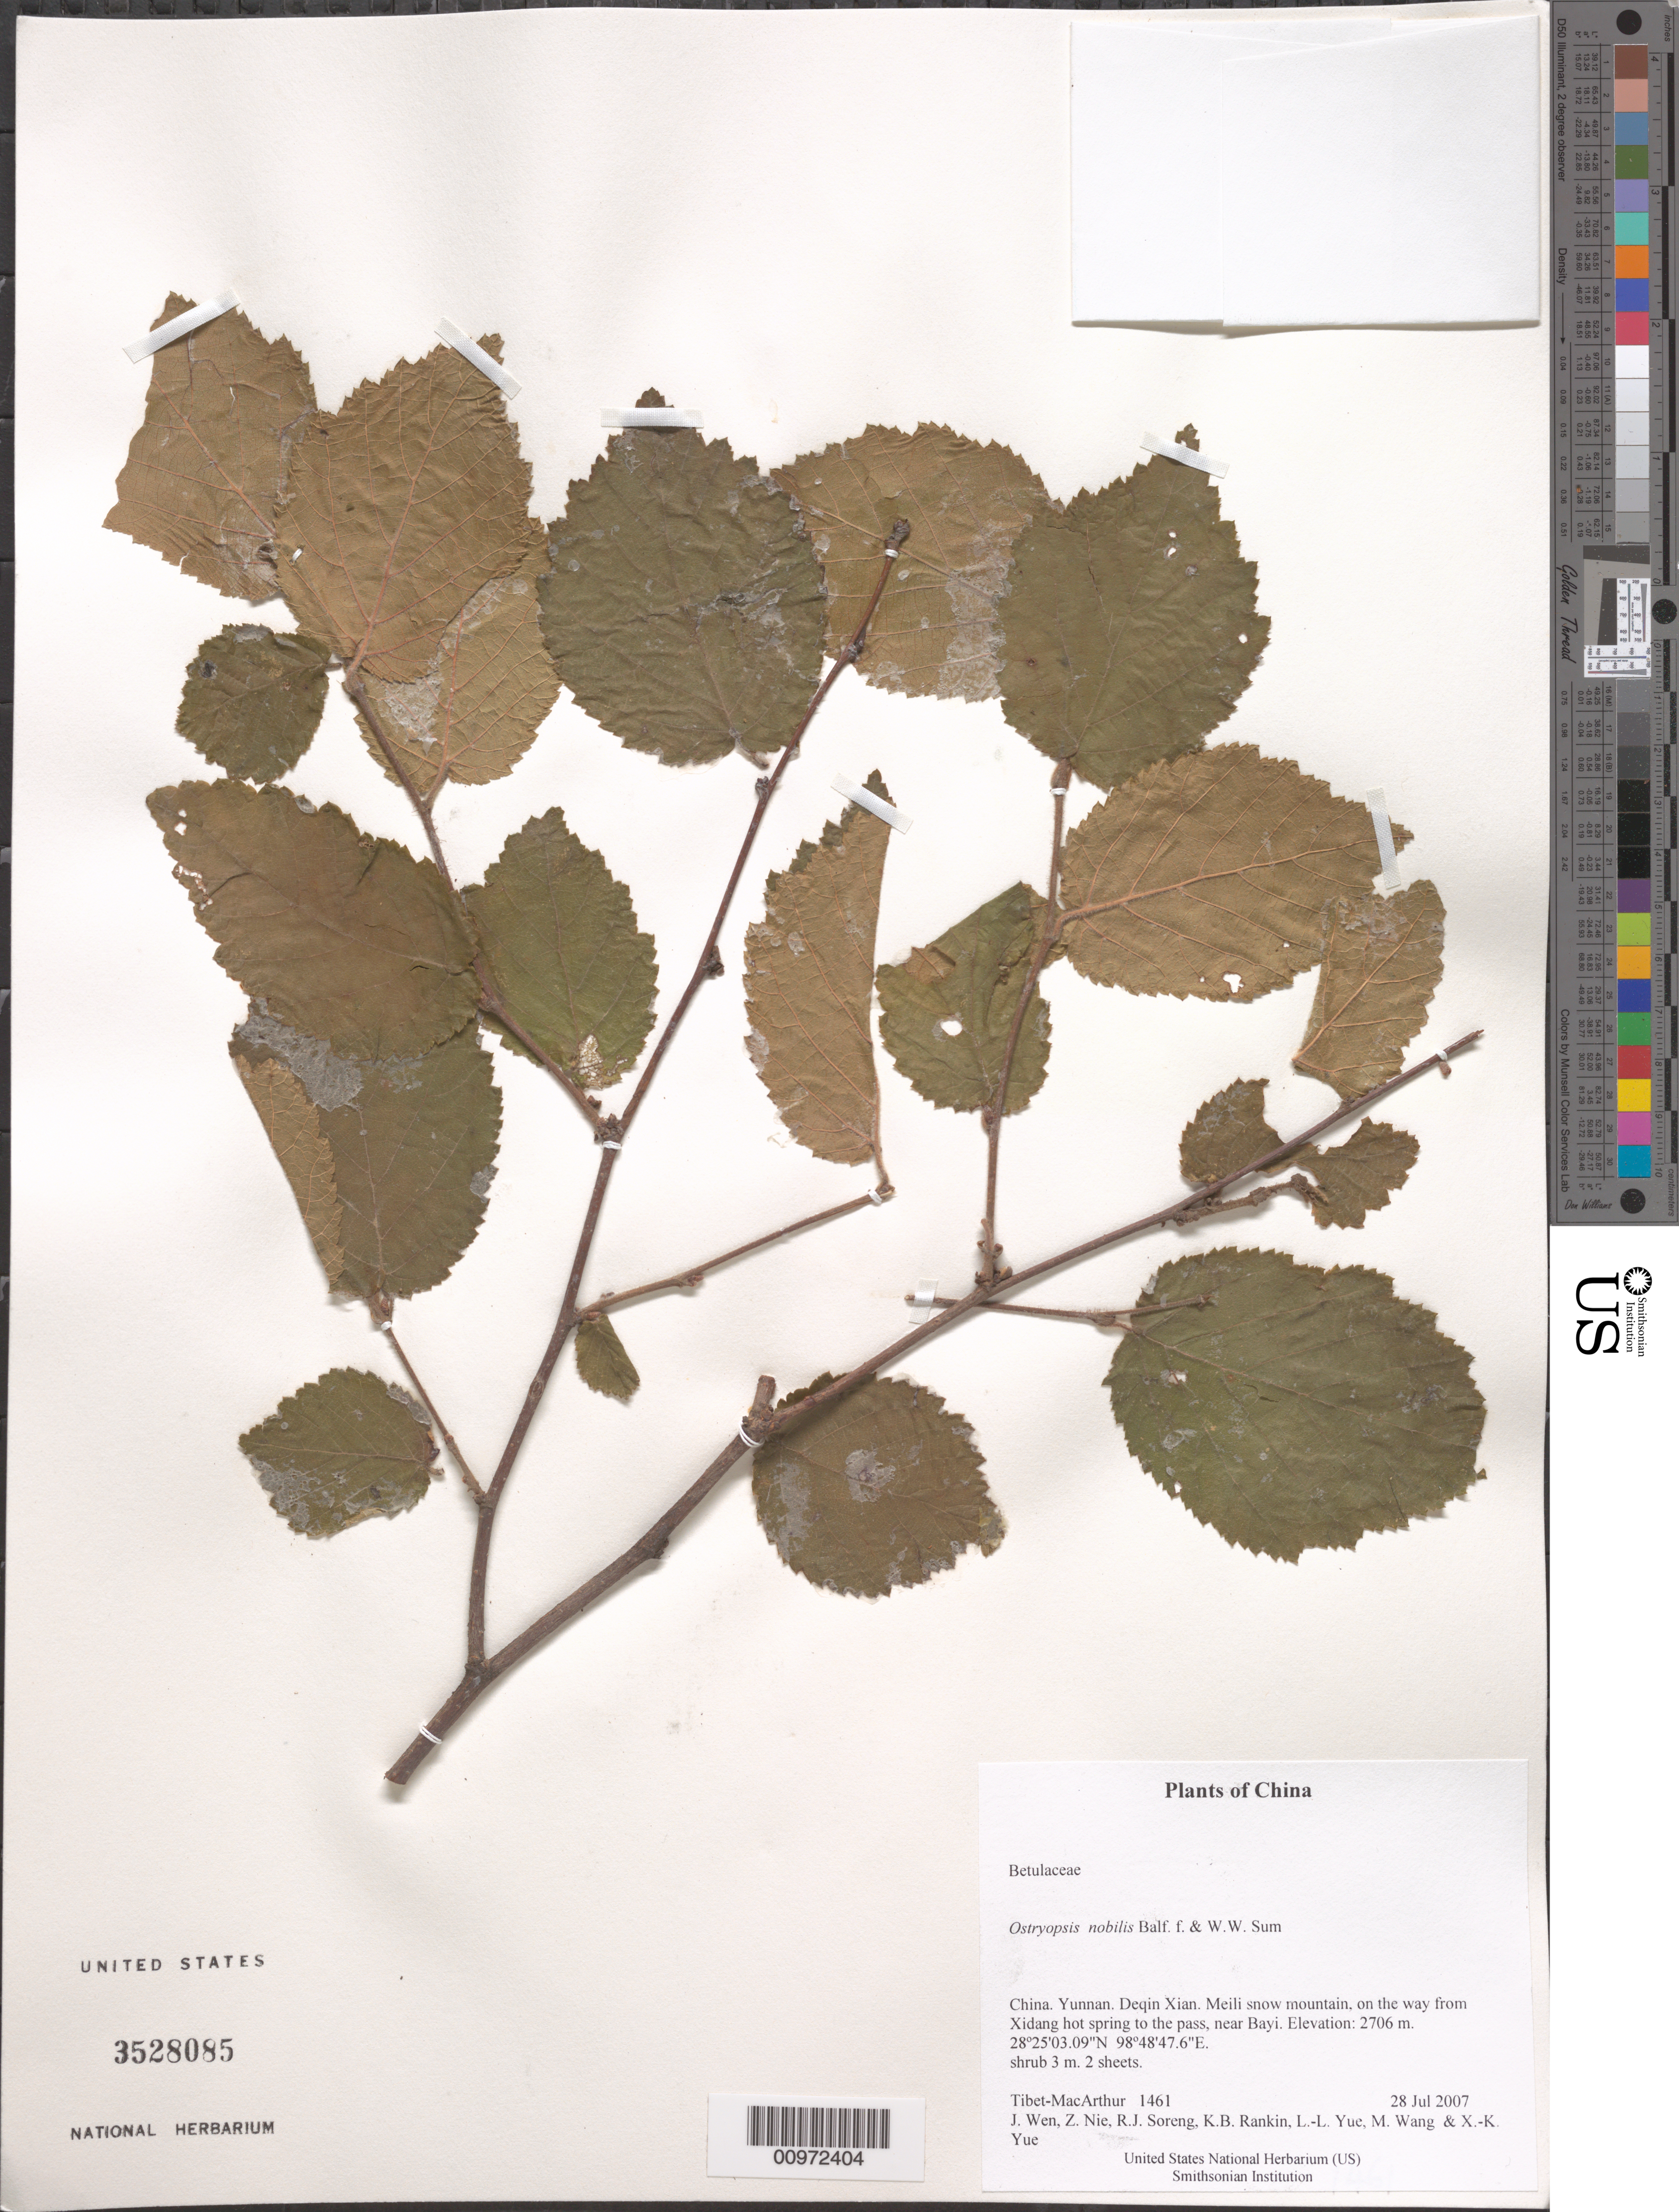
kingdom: Plantae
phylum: Tracheophyta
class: Magnoliopsida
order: Fagales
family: Betulaceae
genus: Ostryopsis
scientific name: Ostryopsis nobilis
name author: Balf. f. & W.W. Sm.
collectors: Tibet-MacArthur, J. Wen, Z. Nie, R. J. Soreng, K. Rankin, L. Yue, M. Wang & X. Yue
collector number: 1461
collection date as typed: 28 Jul 2007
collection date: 2007-07-28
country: China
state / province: Yunnan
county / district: Deqin Xian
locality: Meili snow mountain, on the way from Xidang hot spring to the pass, near Bayi.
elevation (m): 2706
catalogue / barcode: US 3528085